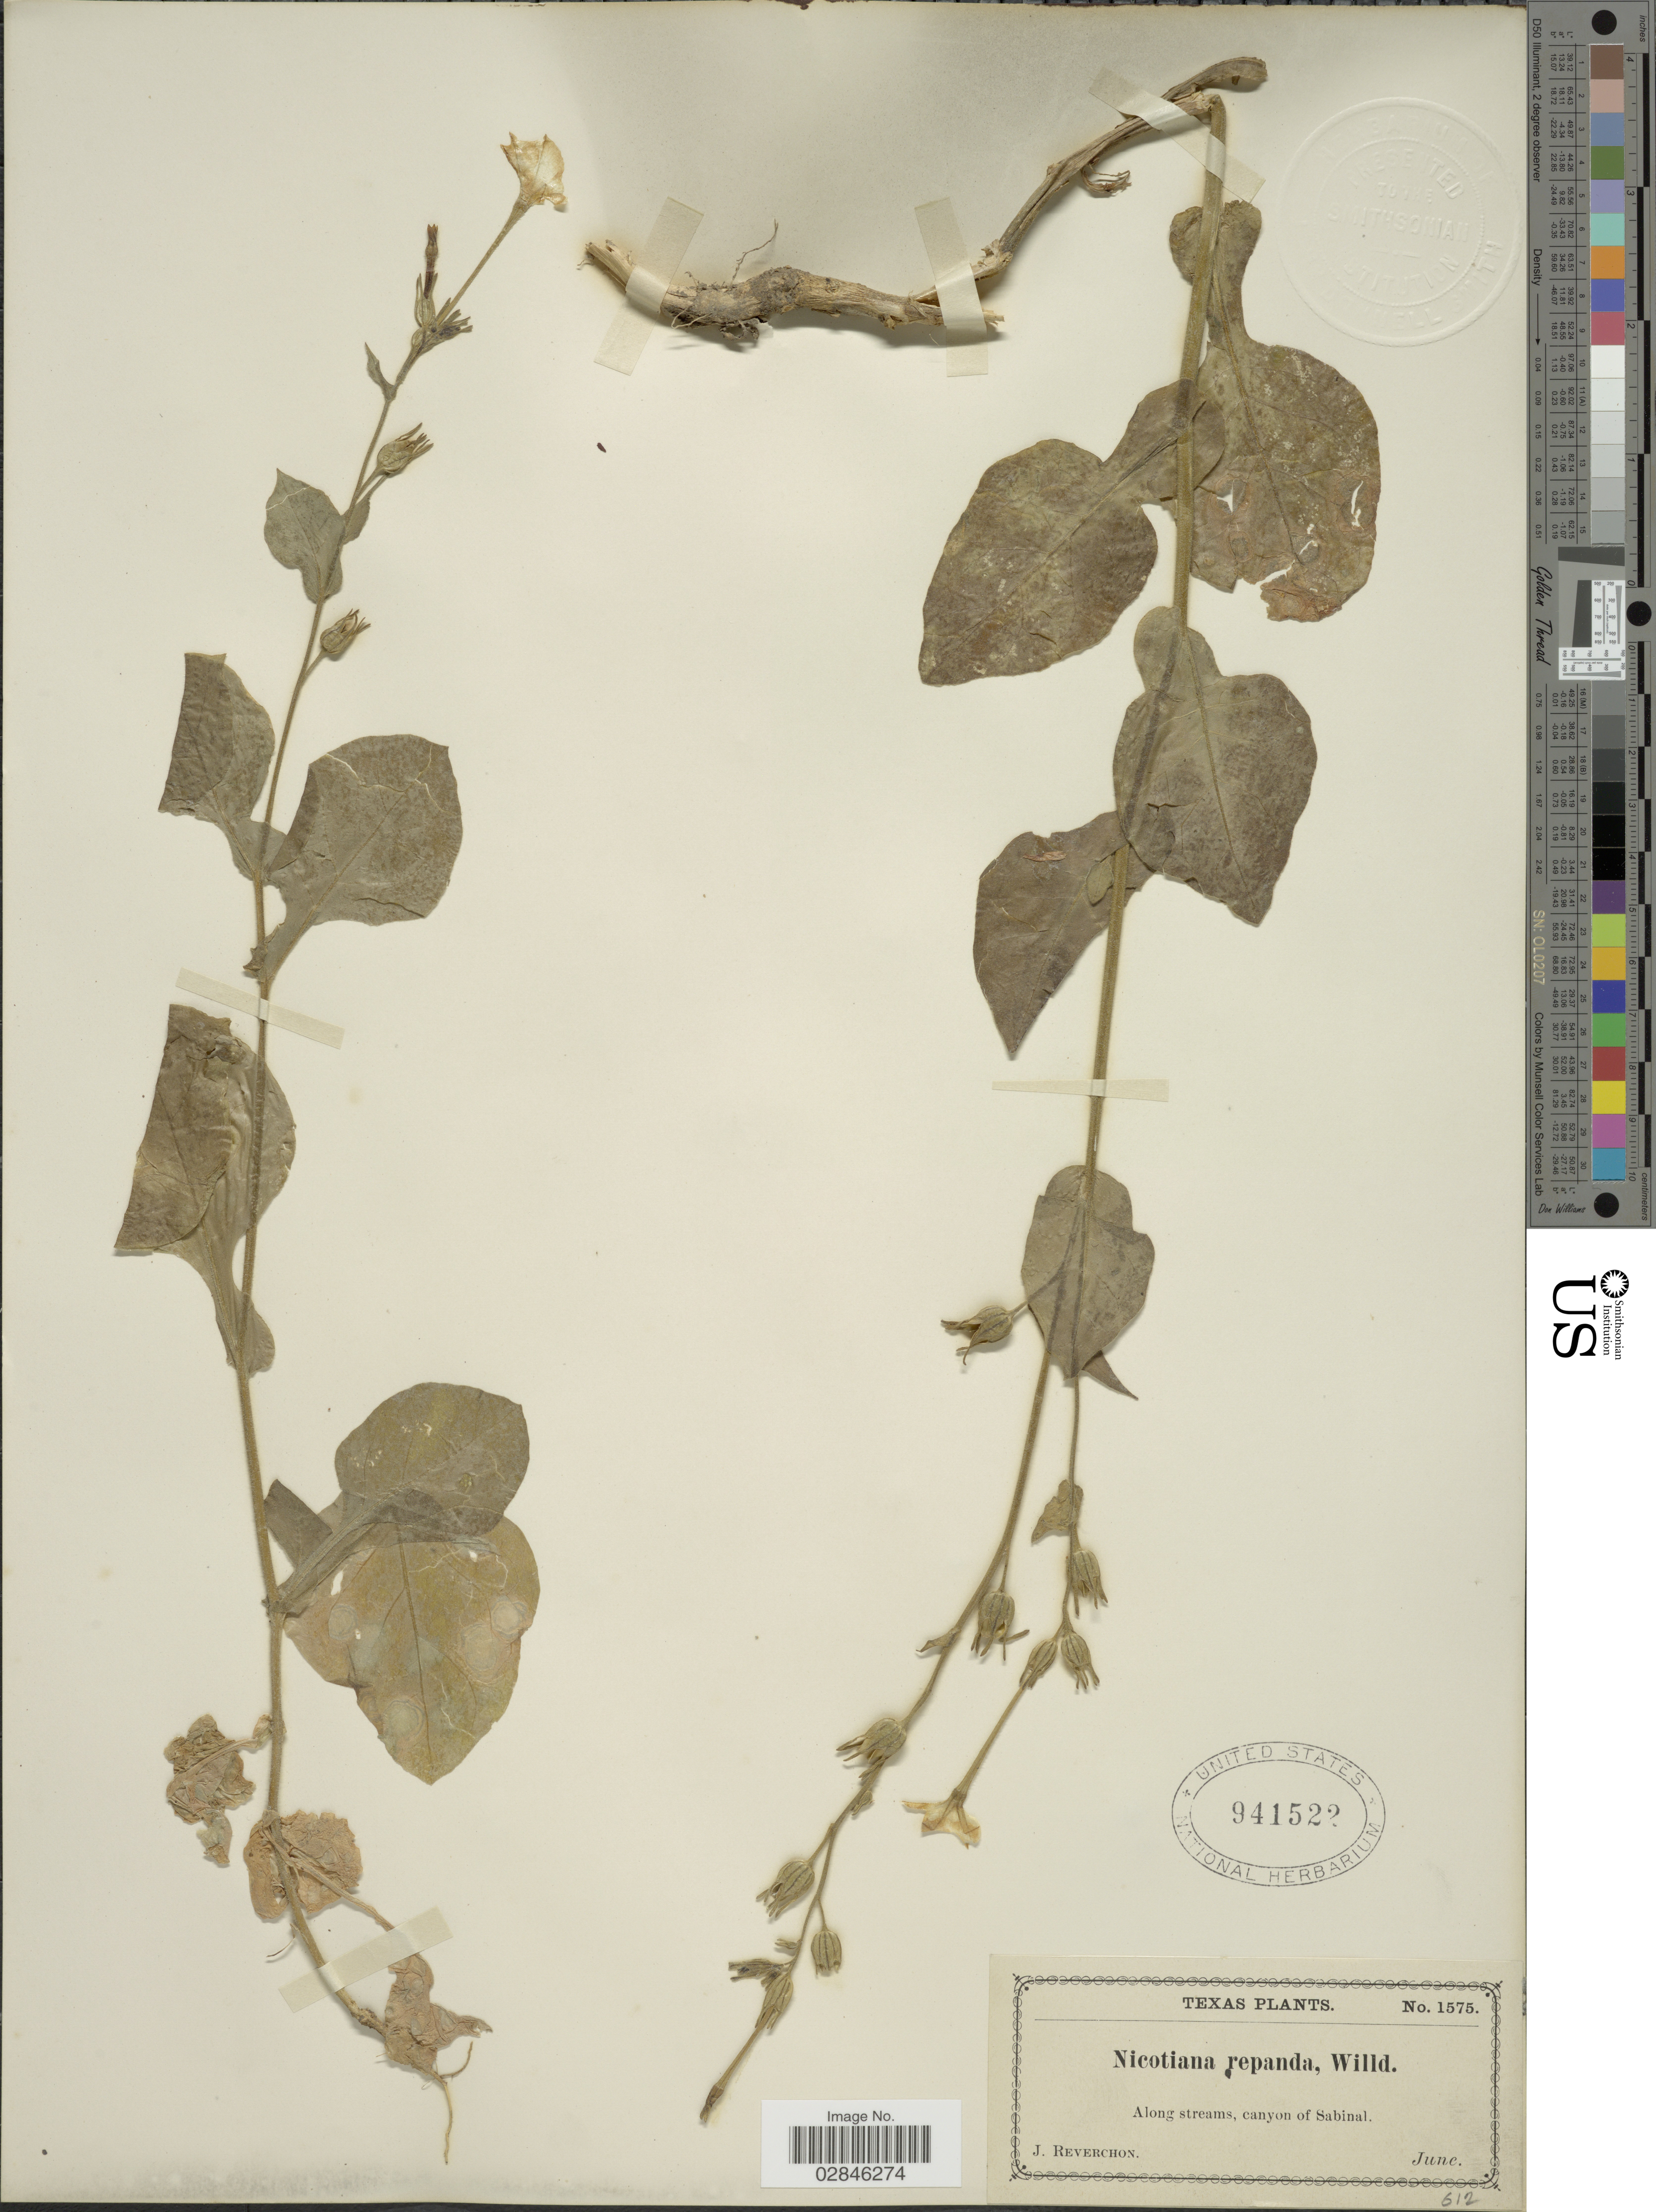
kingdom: Plantae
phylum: Tracheophyta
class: Magnoliopsida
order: Solanales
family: Solanaceae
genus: Nicotiana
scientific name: Nicotiana repanda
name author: Willd. ex Lehm.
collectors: J. Reverchon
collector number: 1575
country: United States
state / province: Texas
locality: Along streams, canyon of Sabinal.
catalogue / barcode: US 941522